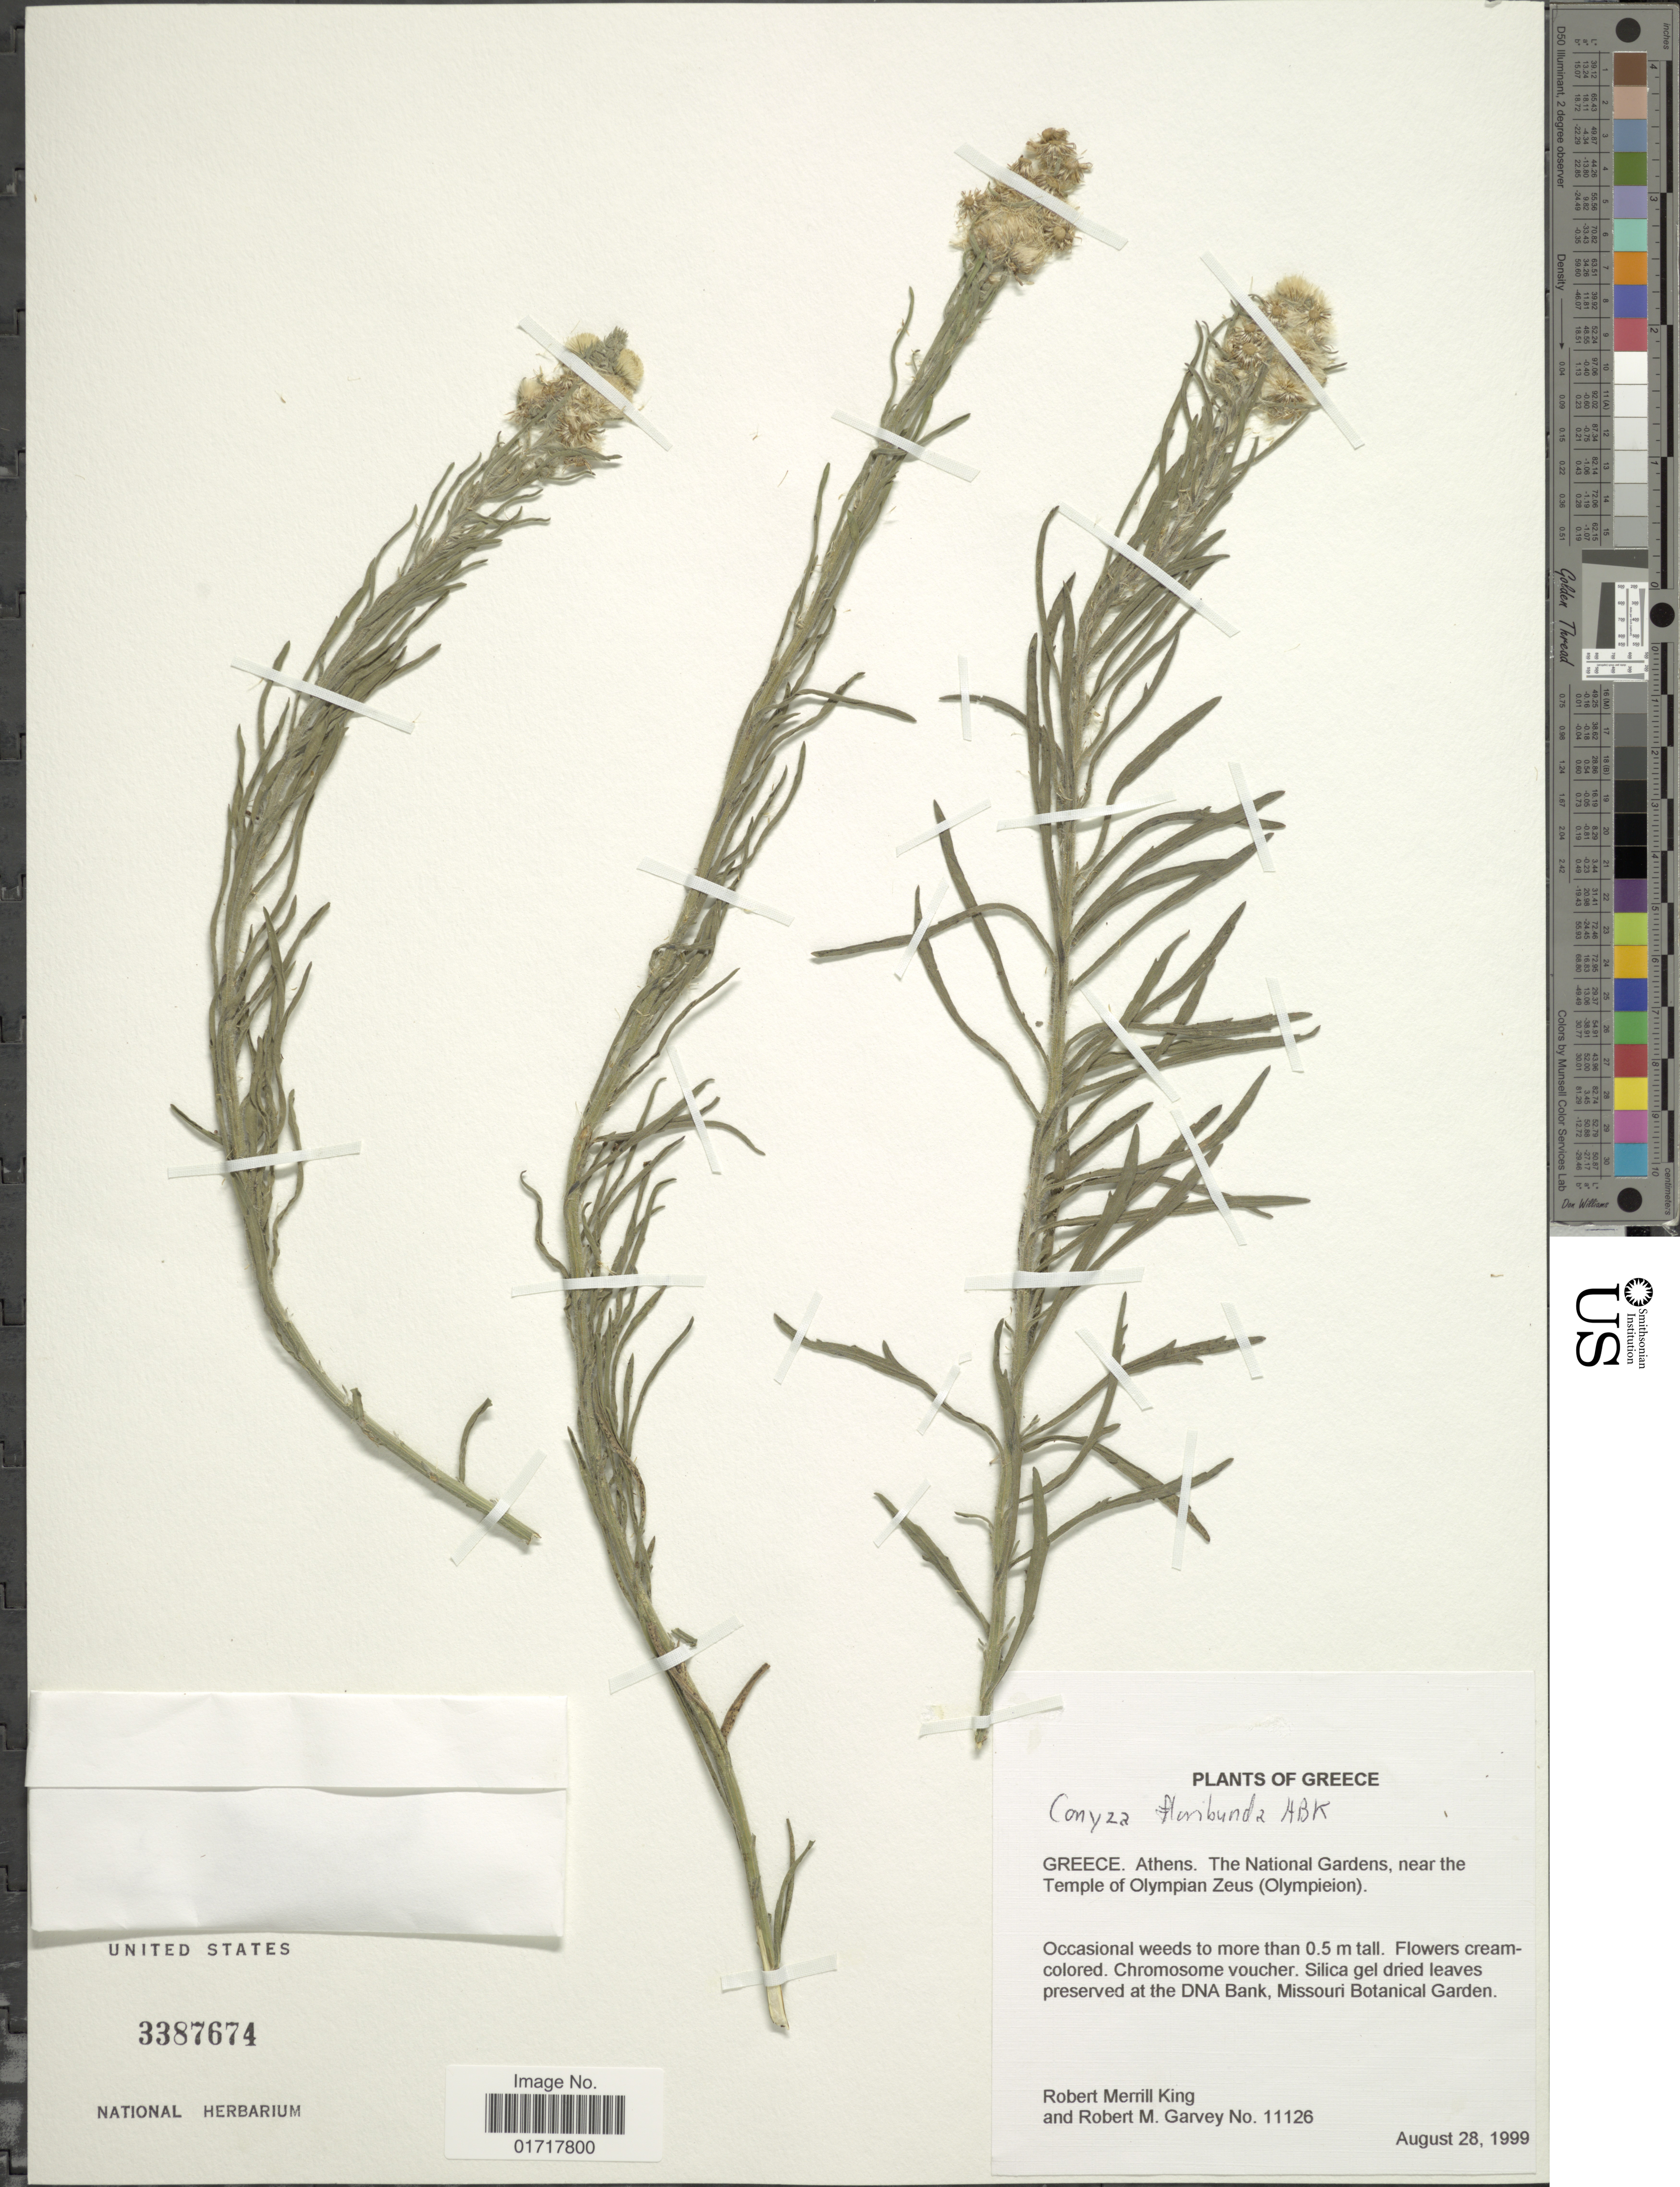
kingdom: Plantae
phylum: Tracheophyta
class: Magnoliopsida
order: Asterales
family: Asteraceae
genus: Conyza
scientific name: Conyza floribunda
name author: Kunth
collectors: R. M. King & R. Garvey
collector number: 11126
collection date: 1999-08-28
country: Greece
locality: Greece, Athens. The National Gardens, near the Temple of Olympian Zeus (Olympieion).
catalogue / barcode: US 3387674